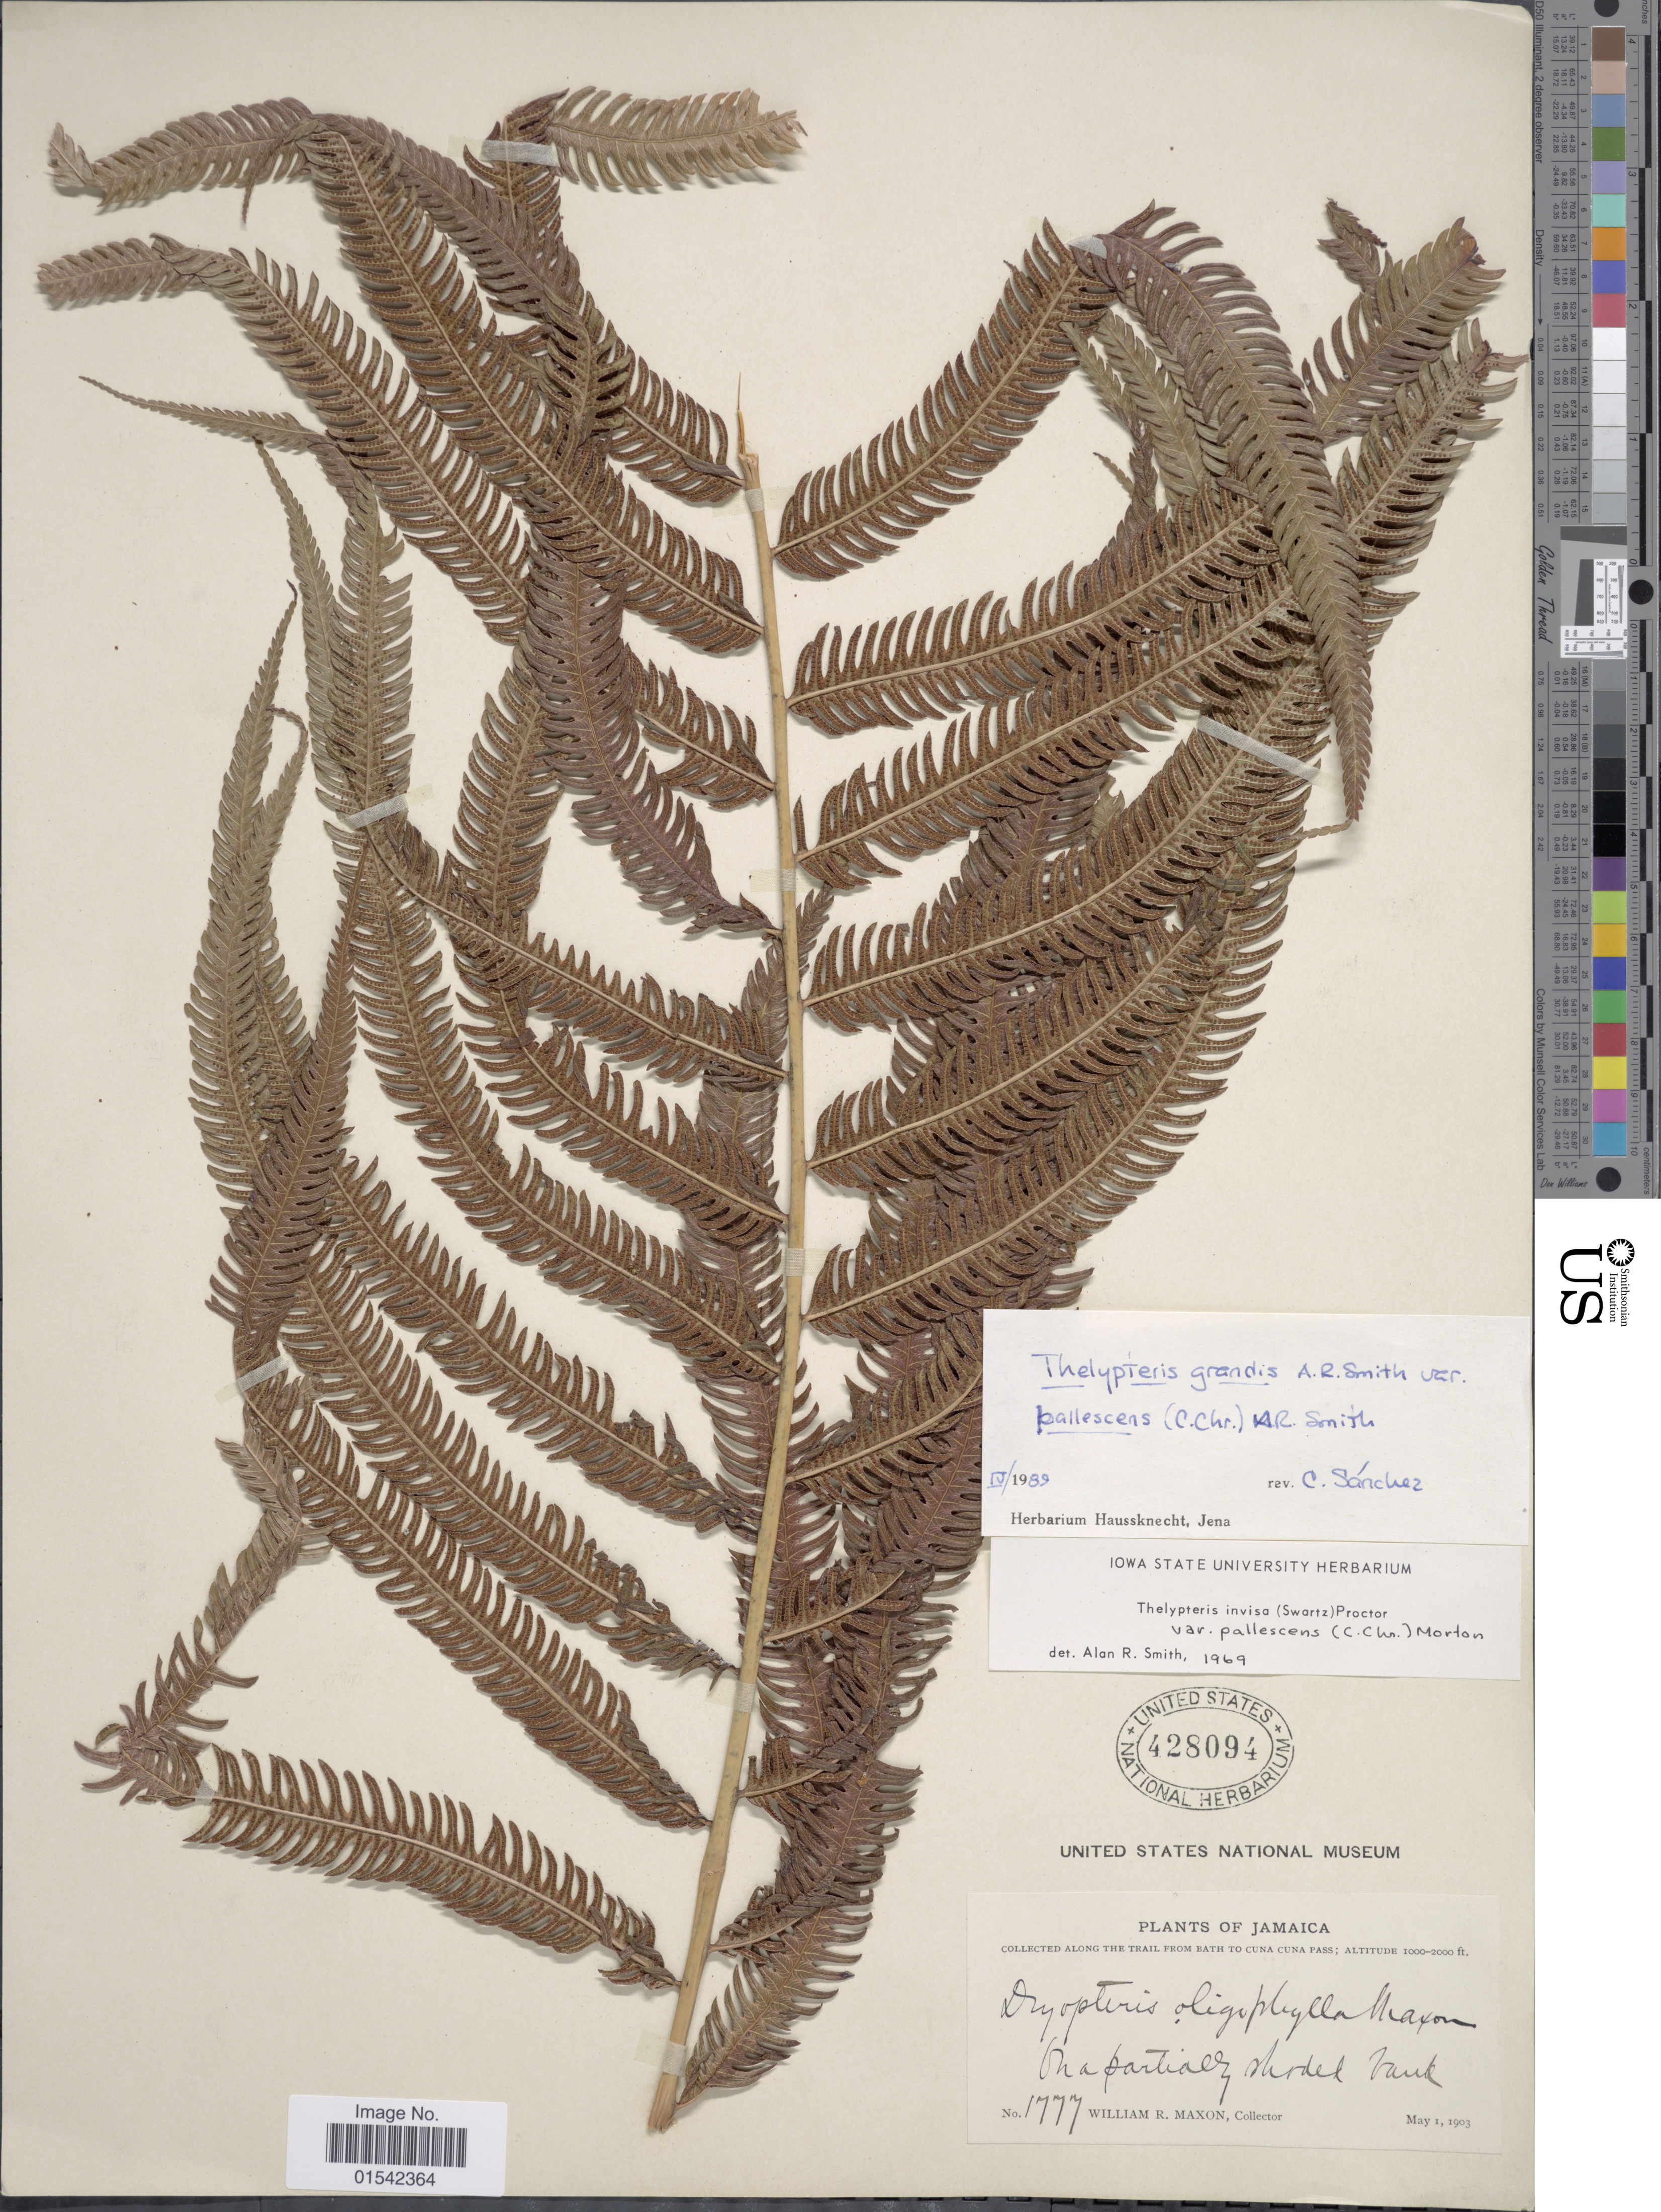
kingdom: Plantae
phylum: Tracheophyta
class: Polypodiopsida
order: Polypodiales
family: Thelypteridaceae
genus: Cyclosorus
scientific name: Cyclosorus grandis (A.R. Sm.) comb. nov., ined 2015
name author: (A.R. Sm.)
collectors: W. R. Maxon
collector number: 1777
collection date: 1903-05-01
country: Jamaica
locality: Along the trail from Bath to Cuna Cuna Pass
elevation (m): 305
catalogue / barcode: US 428094